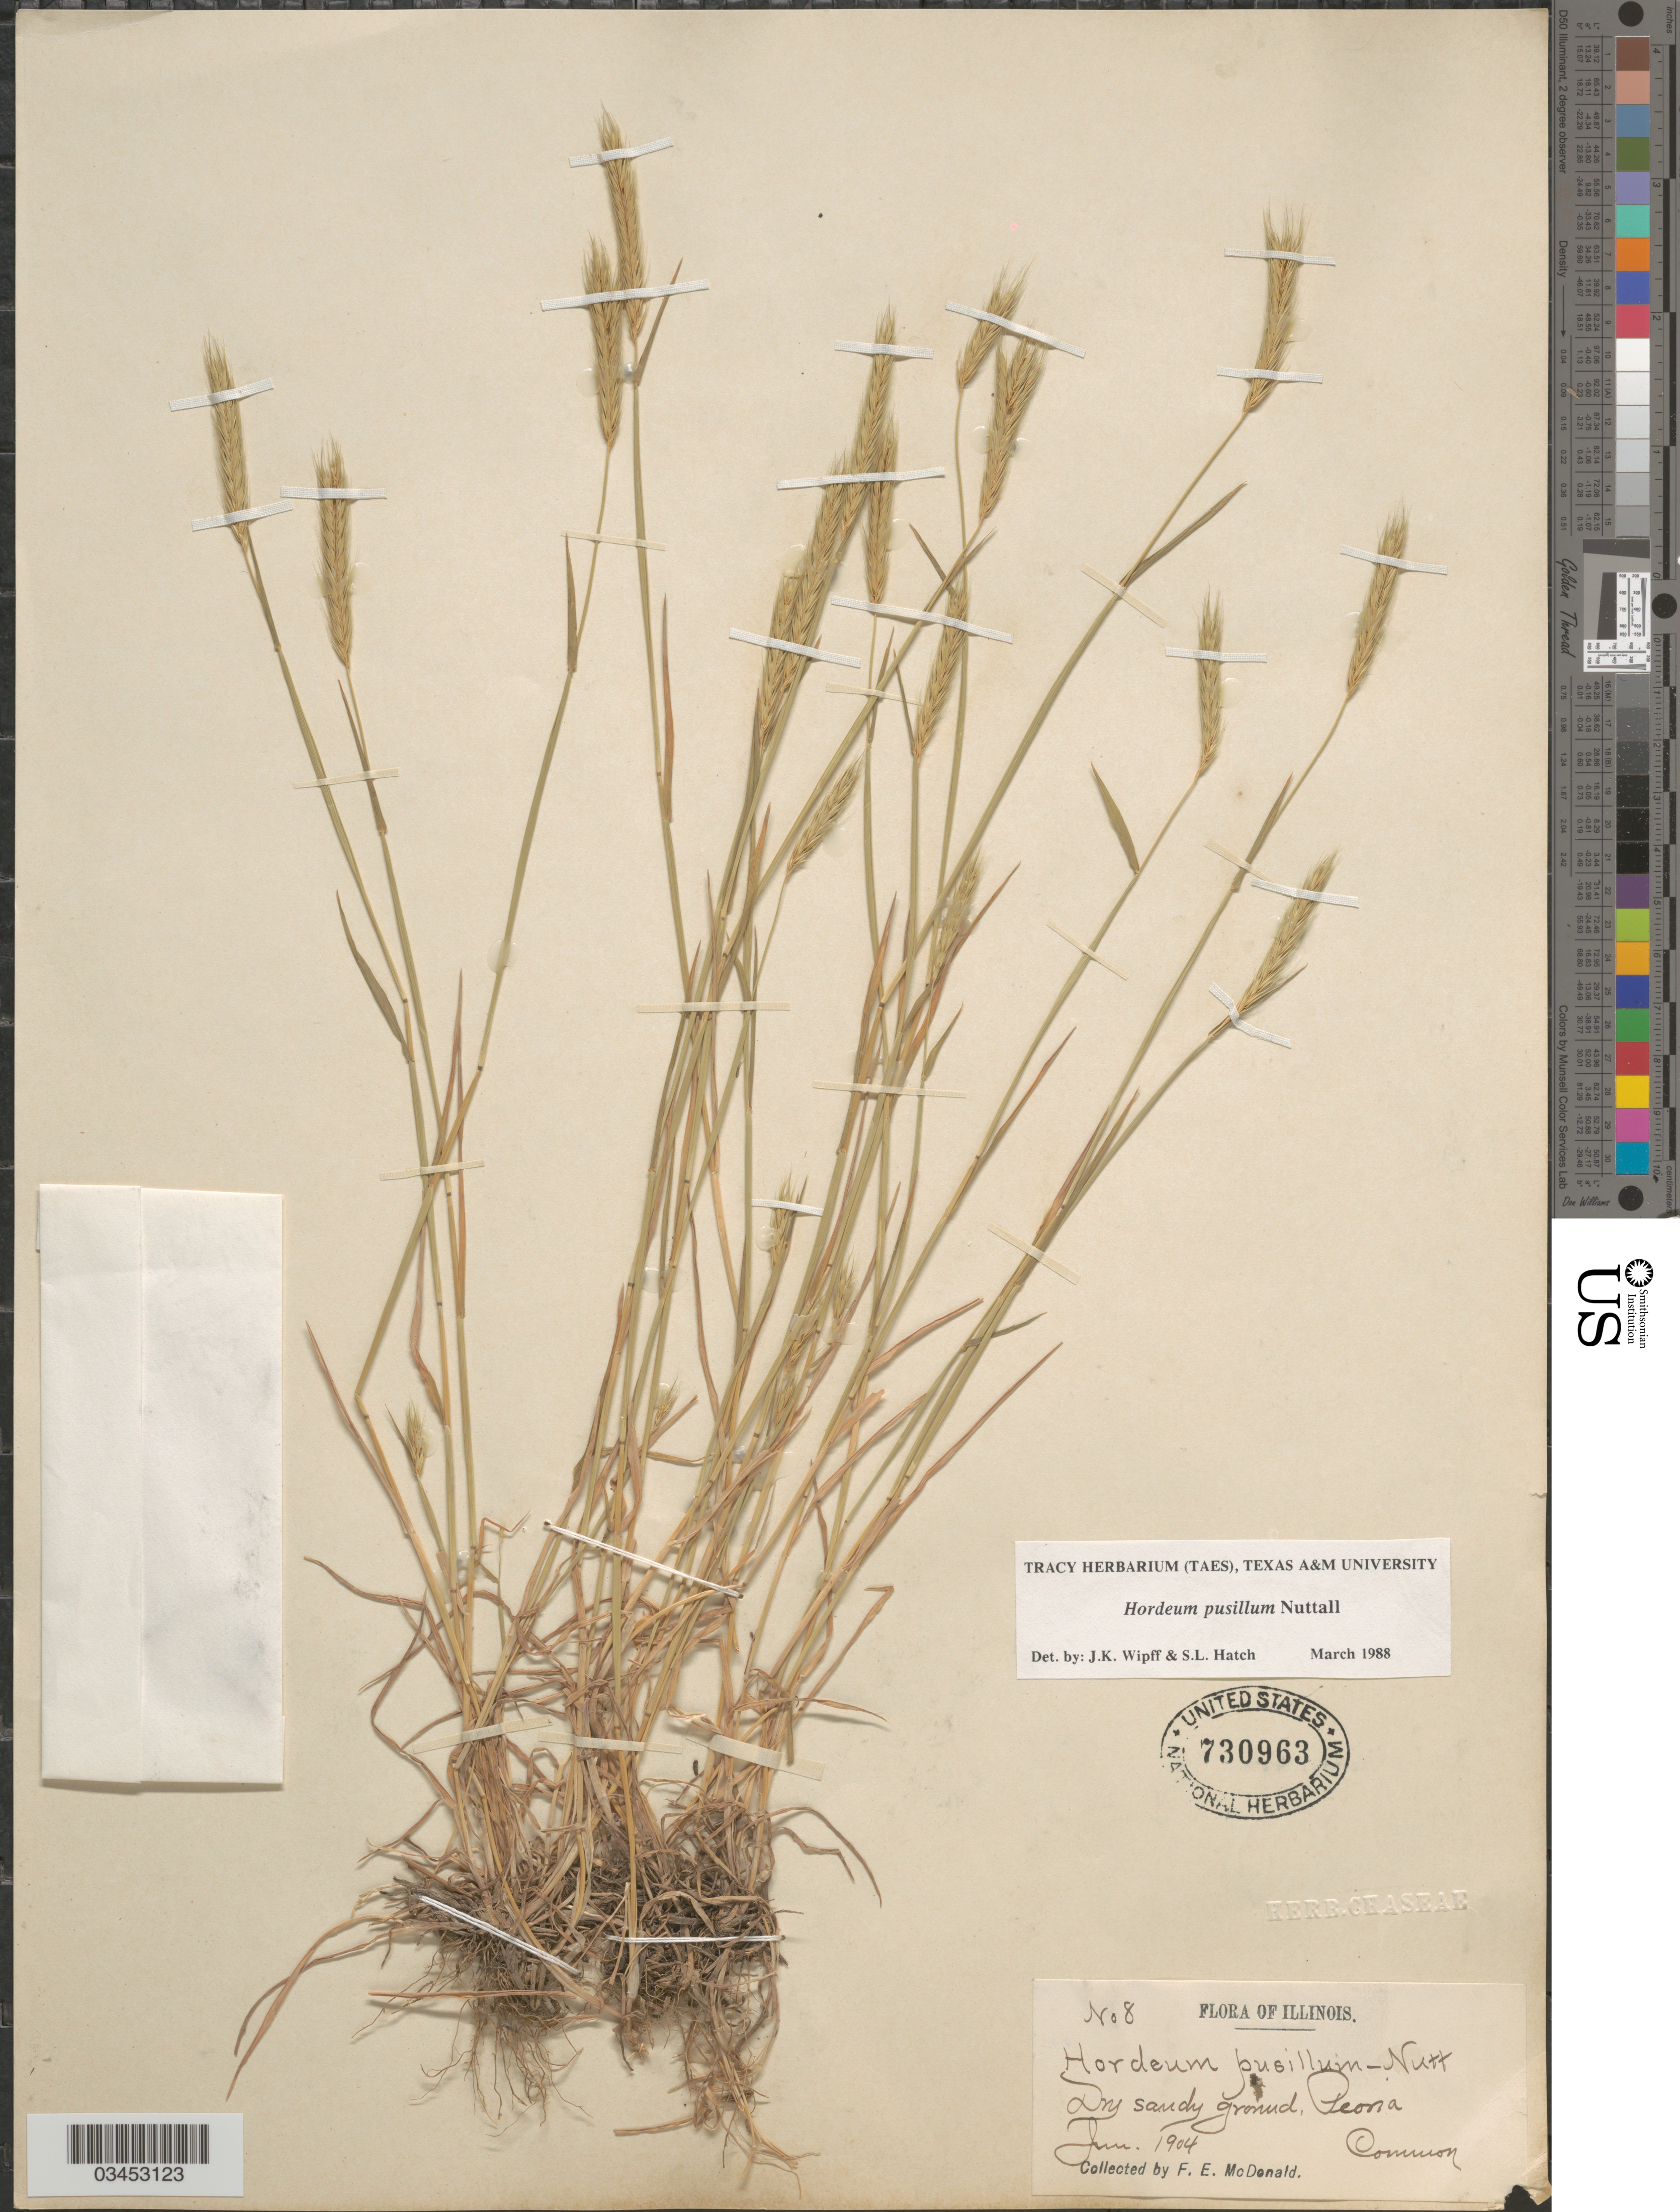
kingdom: Plantae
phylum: Tracheophyta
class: Liliopsida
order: Poales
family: Poaceae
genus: Hordeum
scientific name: Hordeum pusillum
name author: Nutt.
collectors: F. E. McDonald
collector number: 8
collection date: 1904-06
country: United States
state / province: Illinois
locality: Dry sandy ground, Peoria.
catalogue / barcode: US 730963